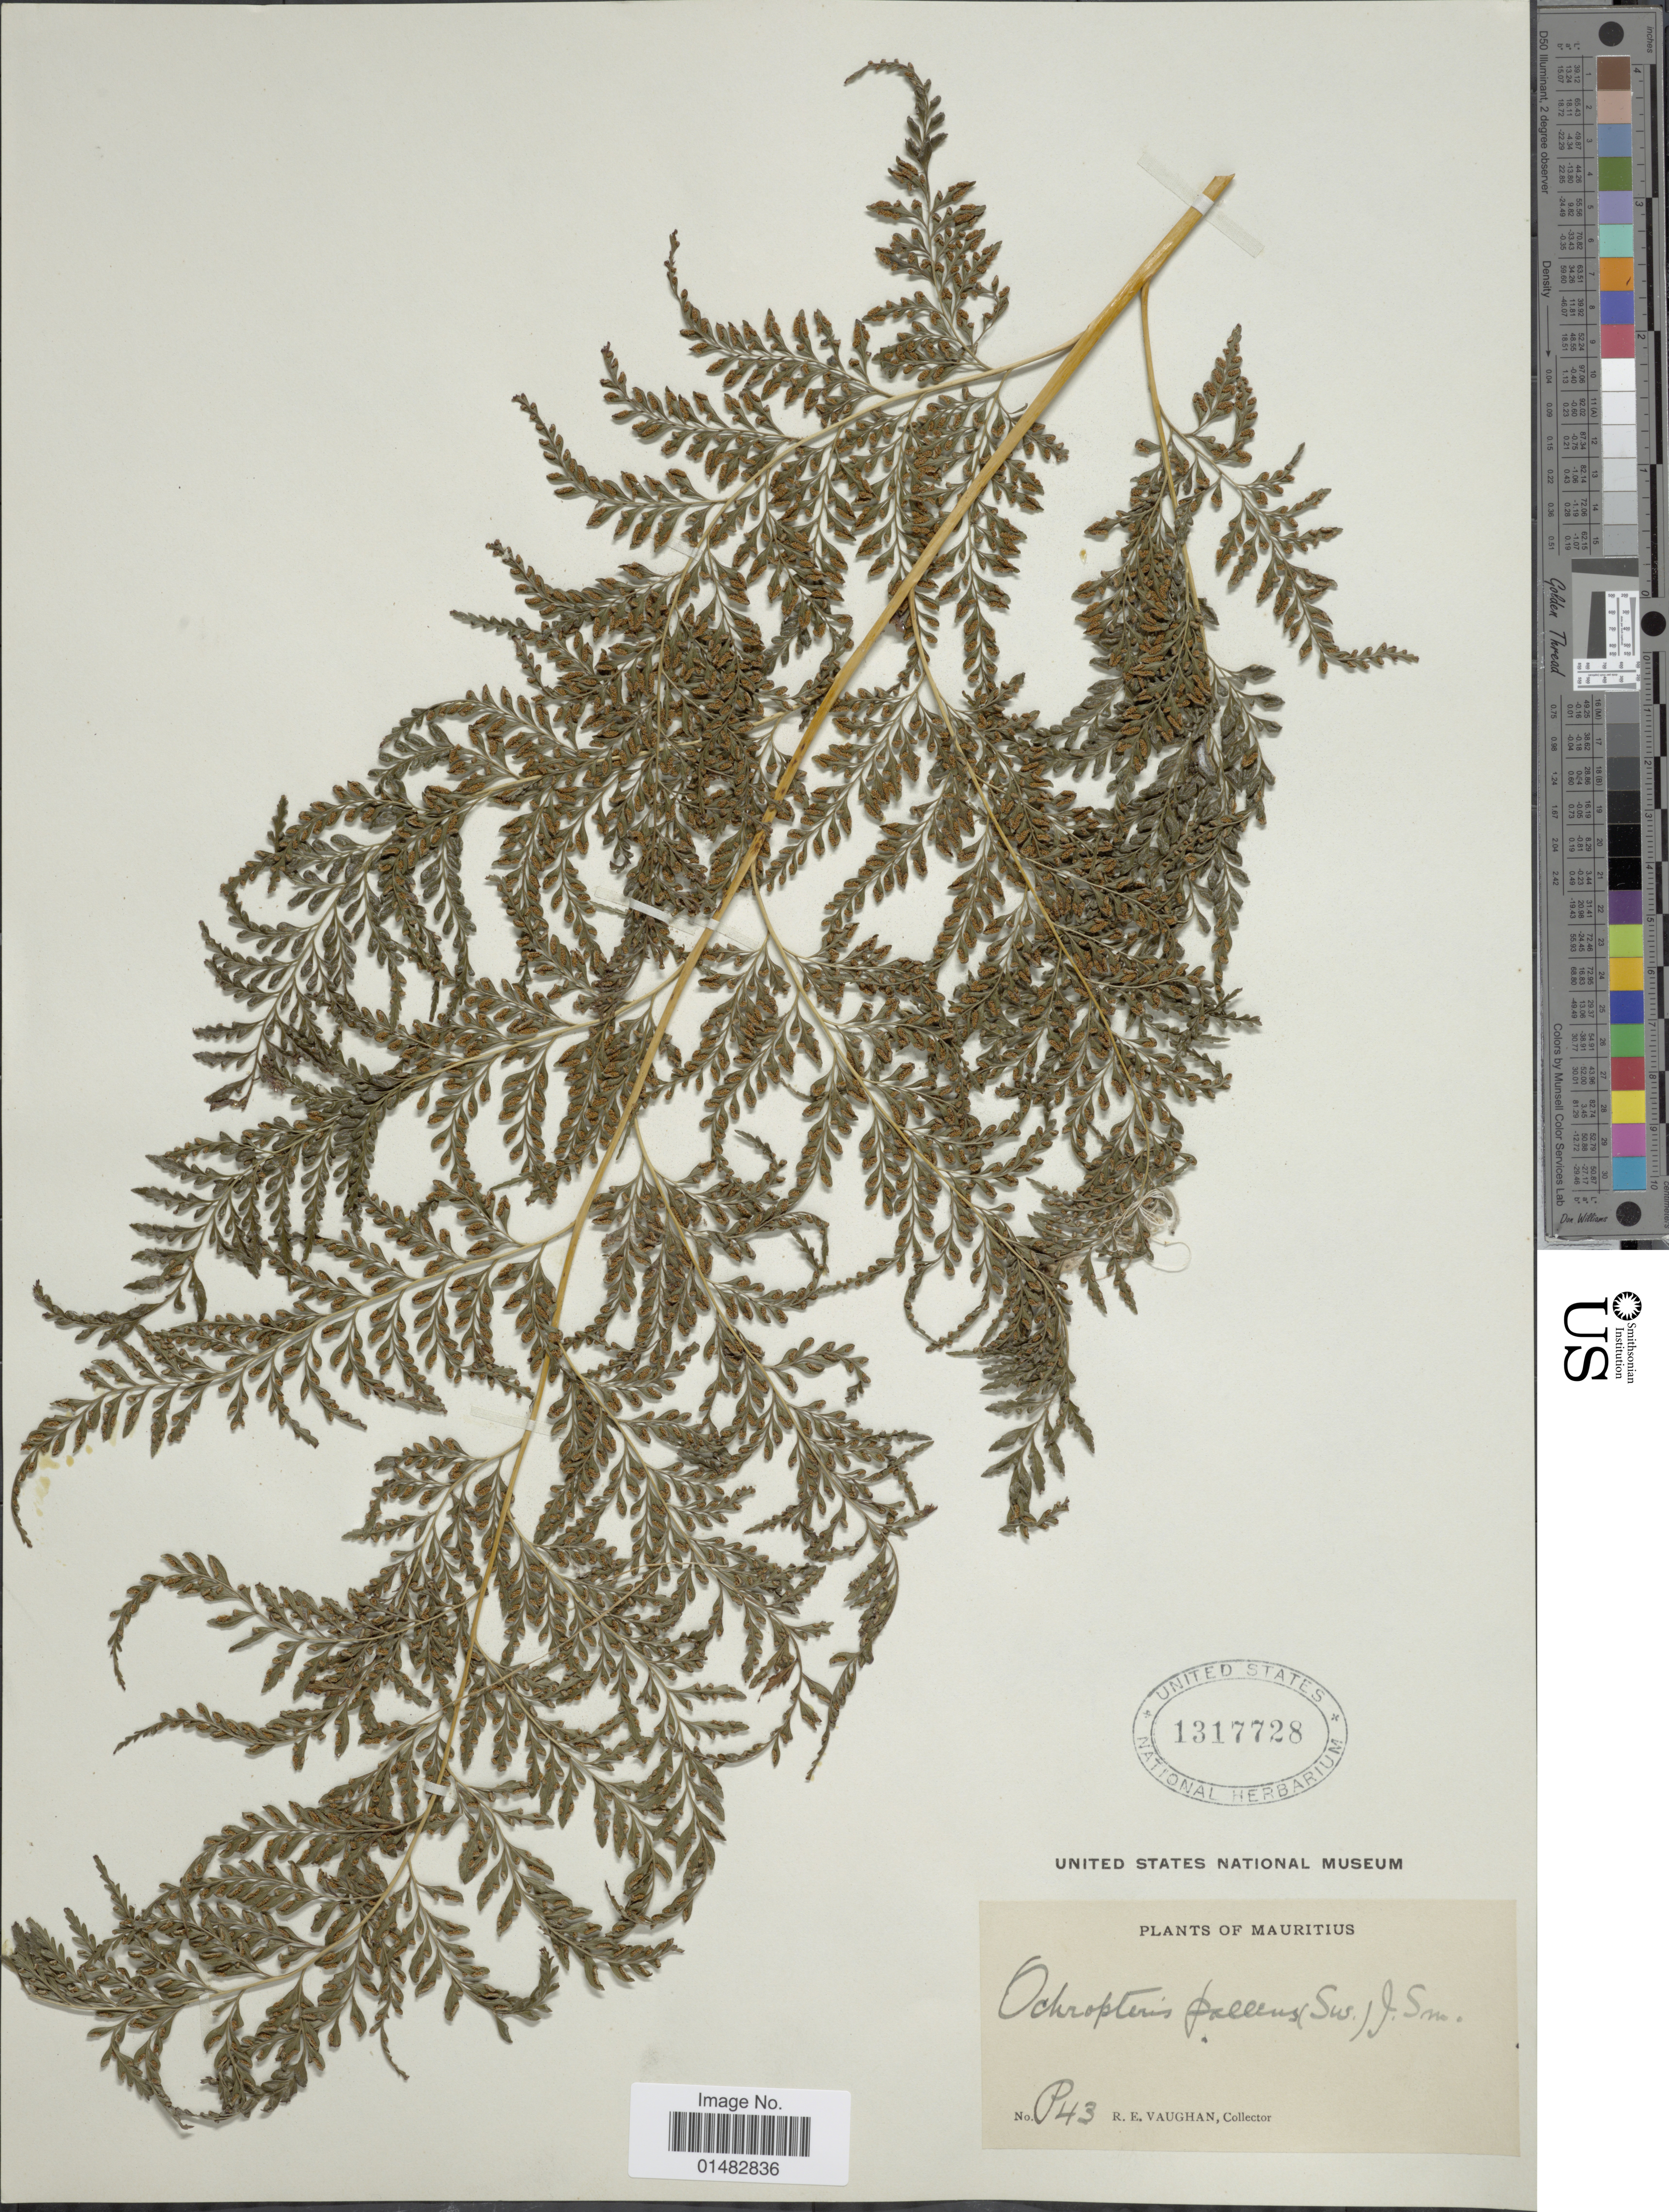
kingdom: Plantae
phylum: Tracheophyta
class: Polypodiopsida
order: Polypodiales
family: Pteridaceae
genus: Pteris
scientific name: Pteris pallens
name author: (Sw.) Mett.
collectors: R. Vaughan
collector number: P43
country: Mauritius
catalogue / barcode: US 1317728